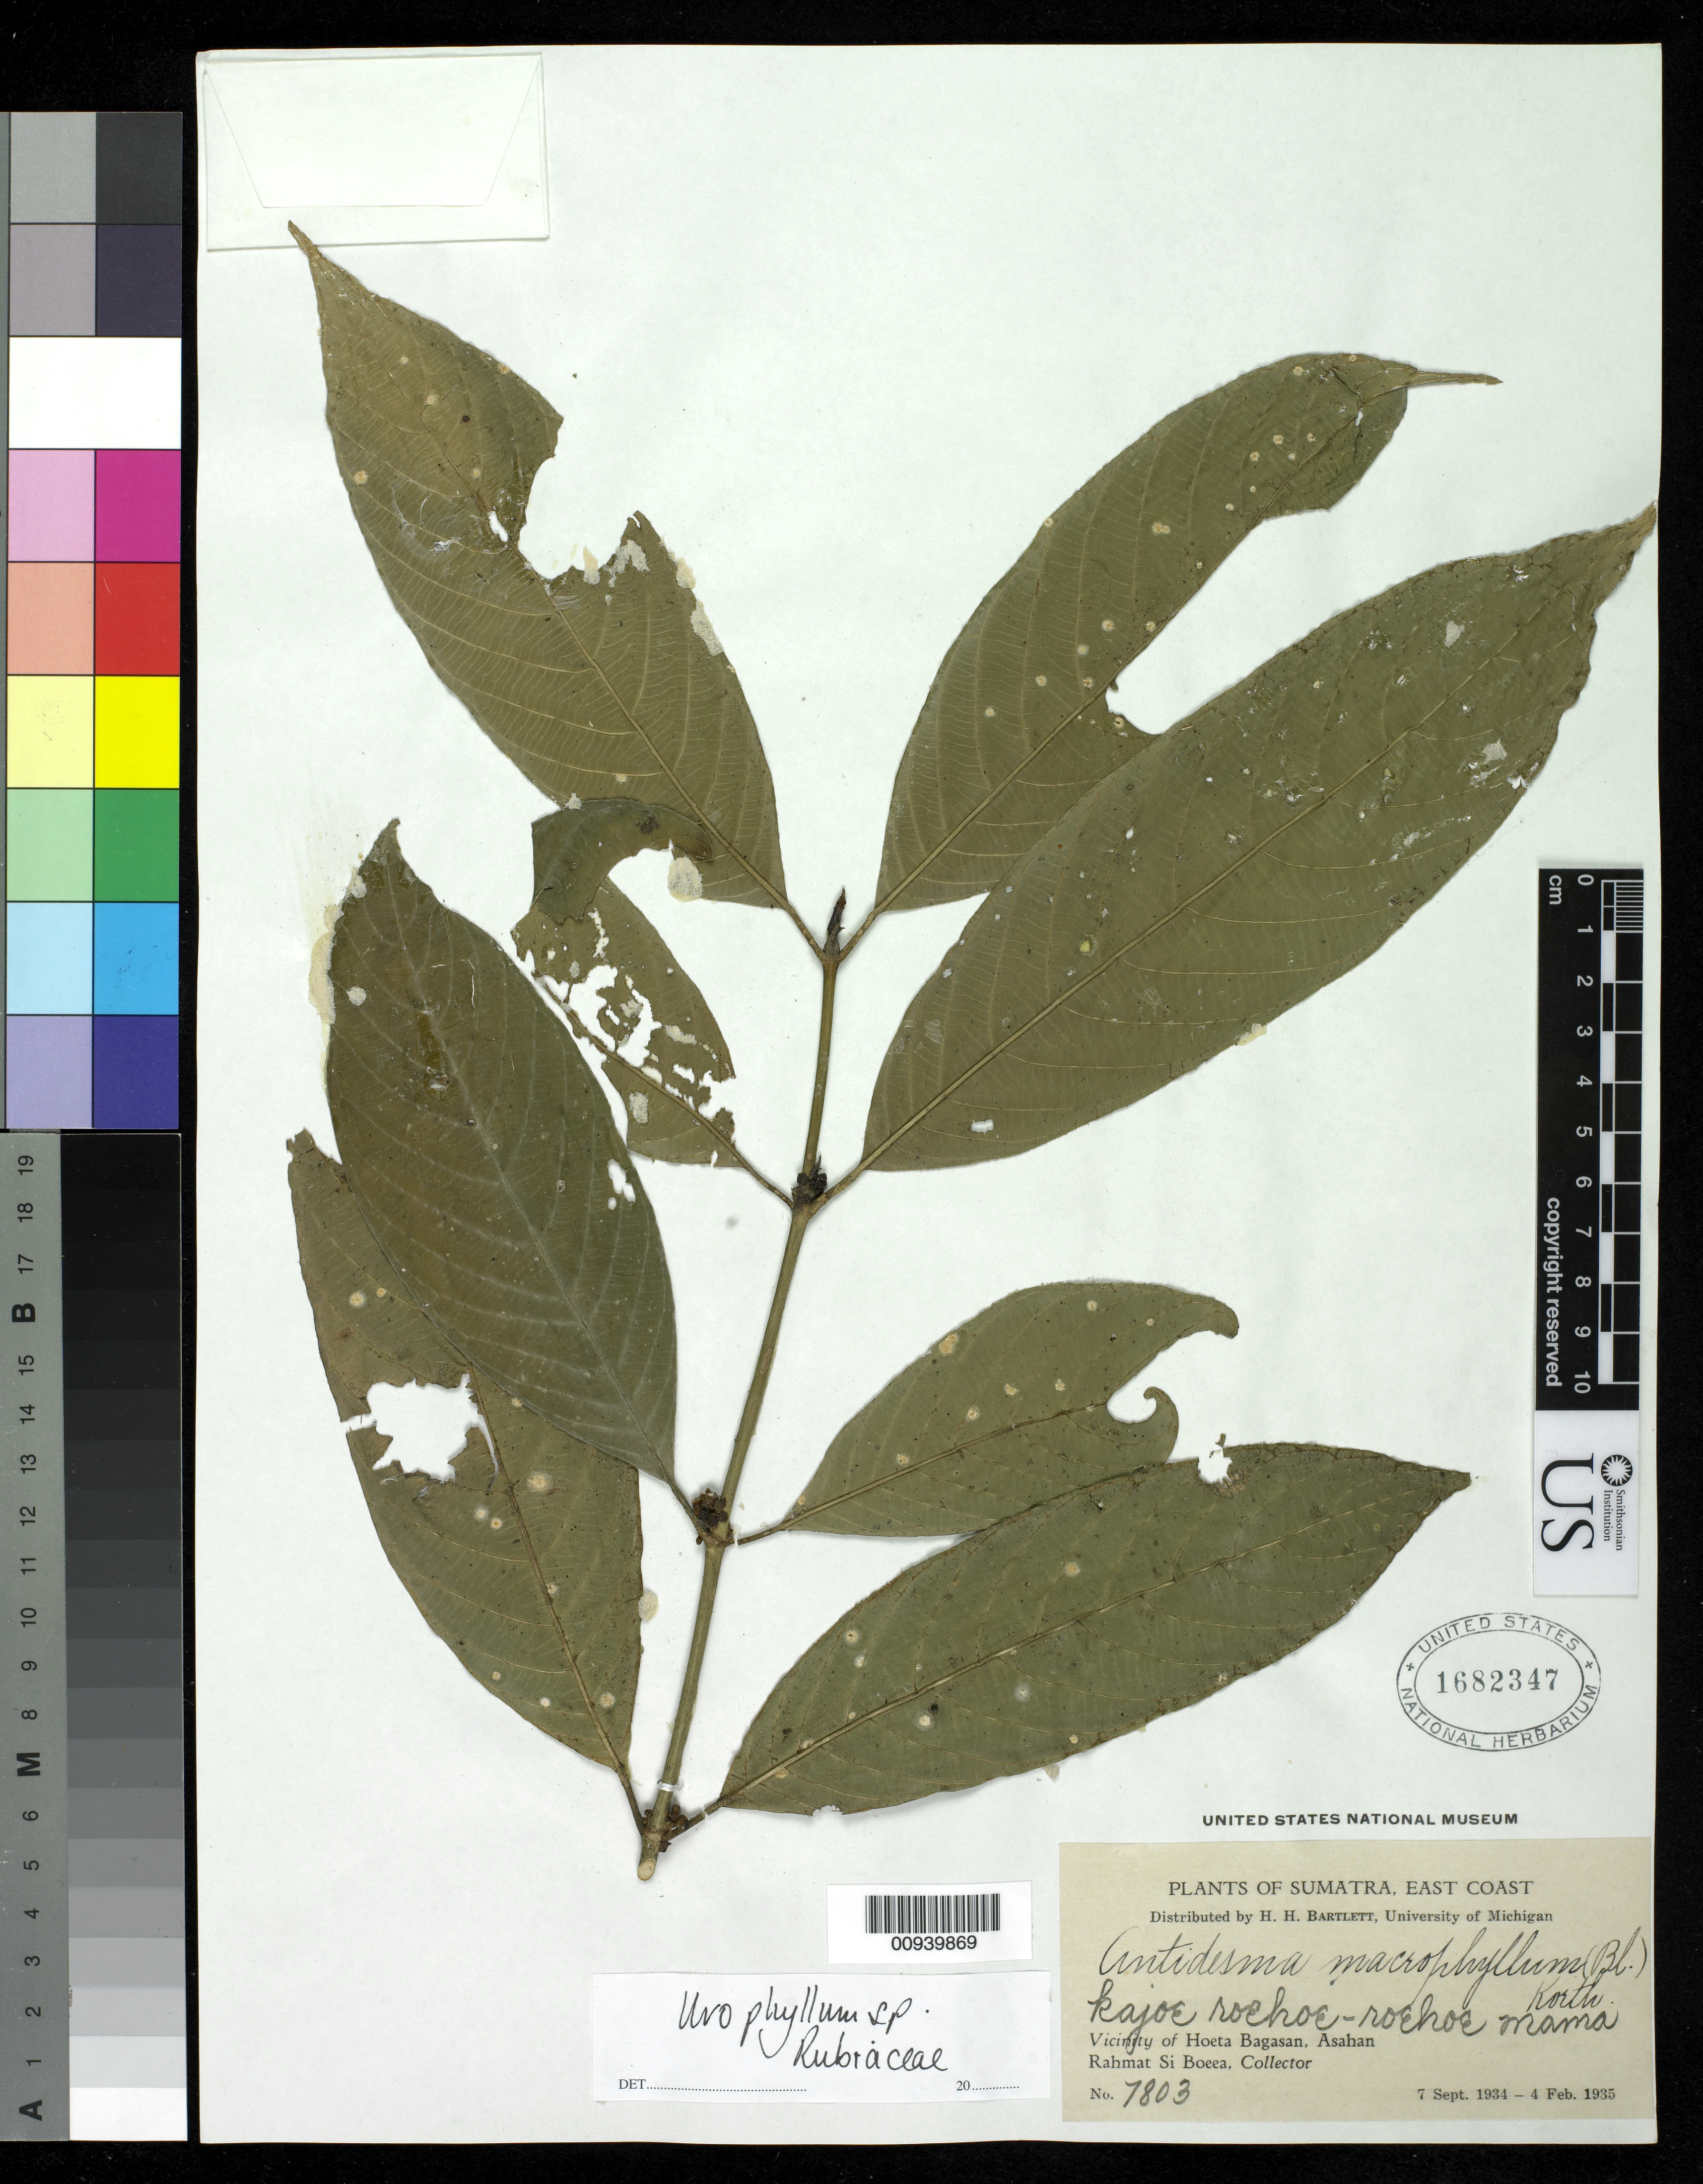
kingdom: Plantae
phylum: Tracheophyta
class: Magnoliopsida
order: Gentianales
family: Rubiaceae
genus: Urophyllum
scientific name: Urophyllum sp.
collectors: Rahmat Si Boeea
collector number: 7803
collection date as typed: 07 Sep 1934 to 04 Feb 1935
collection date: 1934-09-07/1935-02-04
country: Indonesia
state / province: Sumatra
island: Sumatra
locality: vicinity of Hoeta Bagasan, Asahan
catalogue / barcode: US 1682347